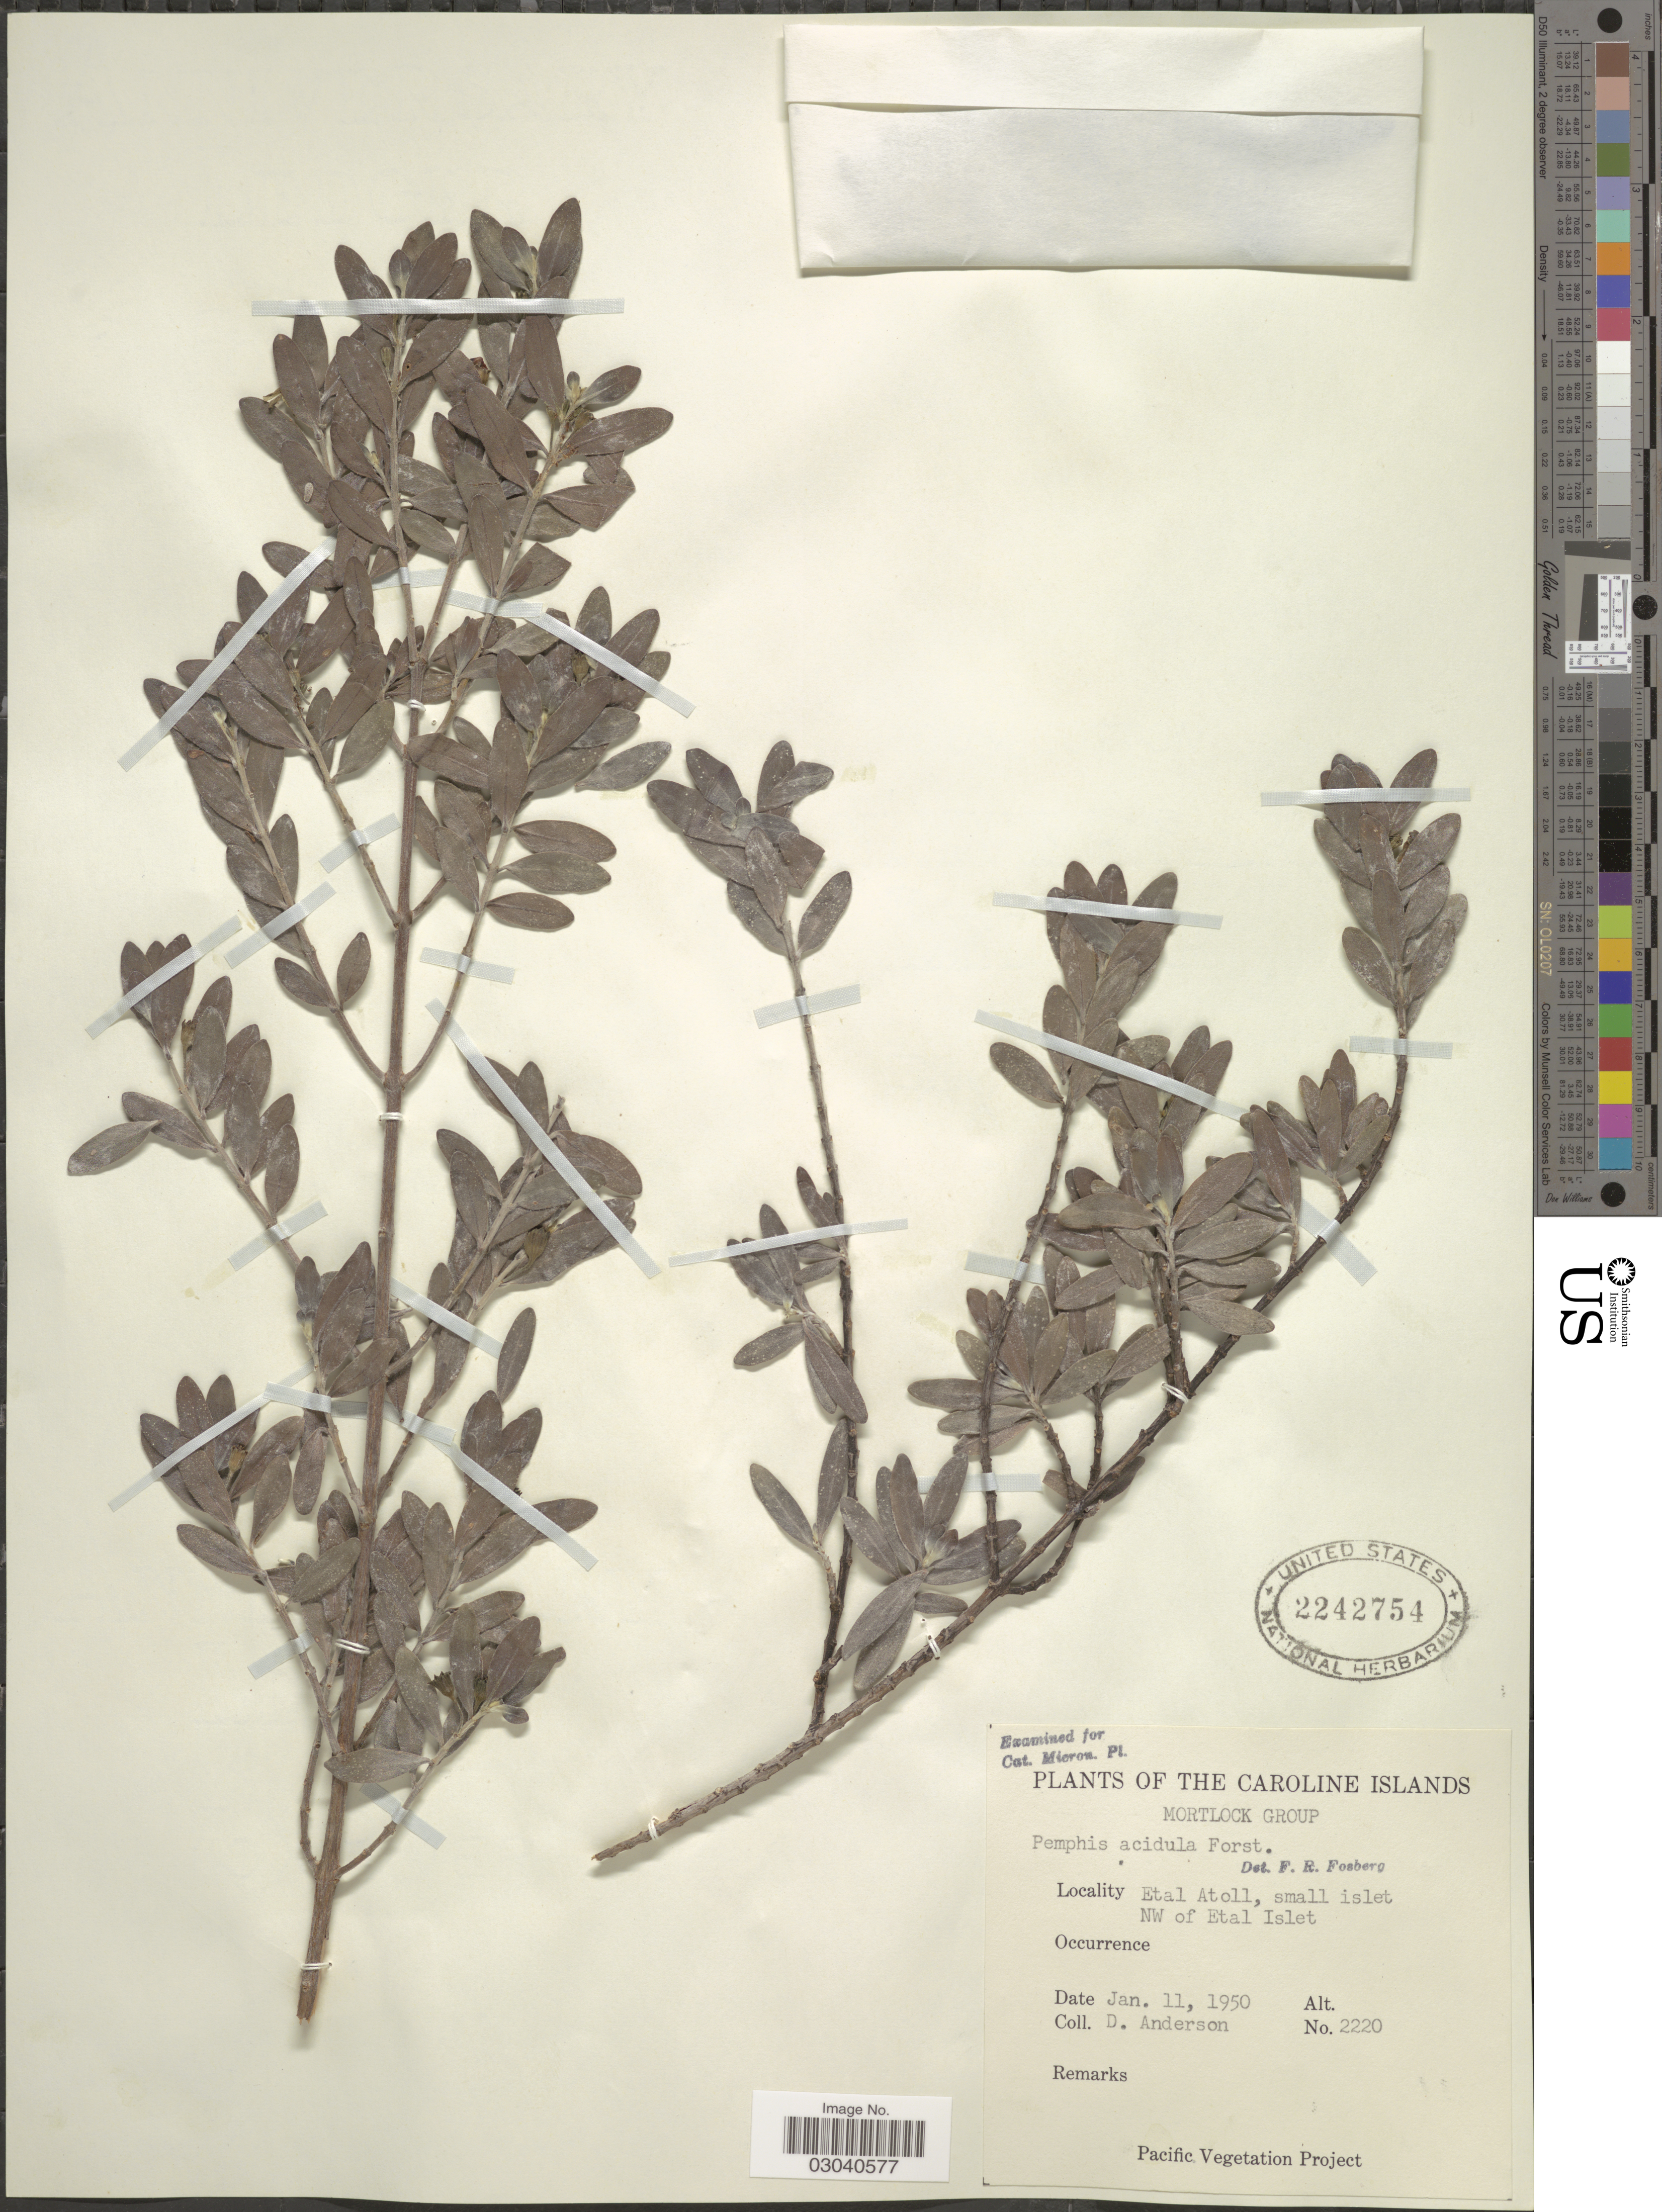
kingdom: Plantae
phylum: Tracheophyta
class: Magnoliopsida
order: Myrtales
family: Lythraceae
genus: Pemphis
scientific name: Pemphis acidula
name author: J.R. Forst. & G. Forst.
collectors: D. Anderson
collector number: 2220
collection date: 1950-01-11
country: Micronesia, Federated States of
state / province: Truk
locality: The Caroline Islands. Mortlock Group. Etal Atoll, small islet NW of Etal Islet.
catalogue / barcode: US 2242754